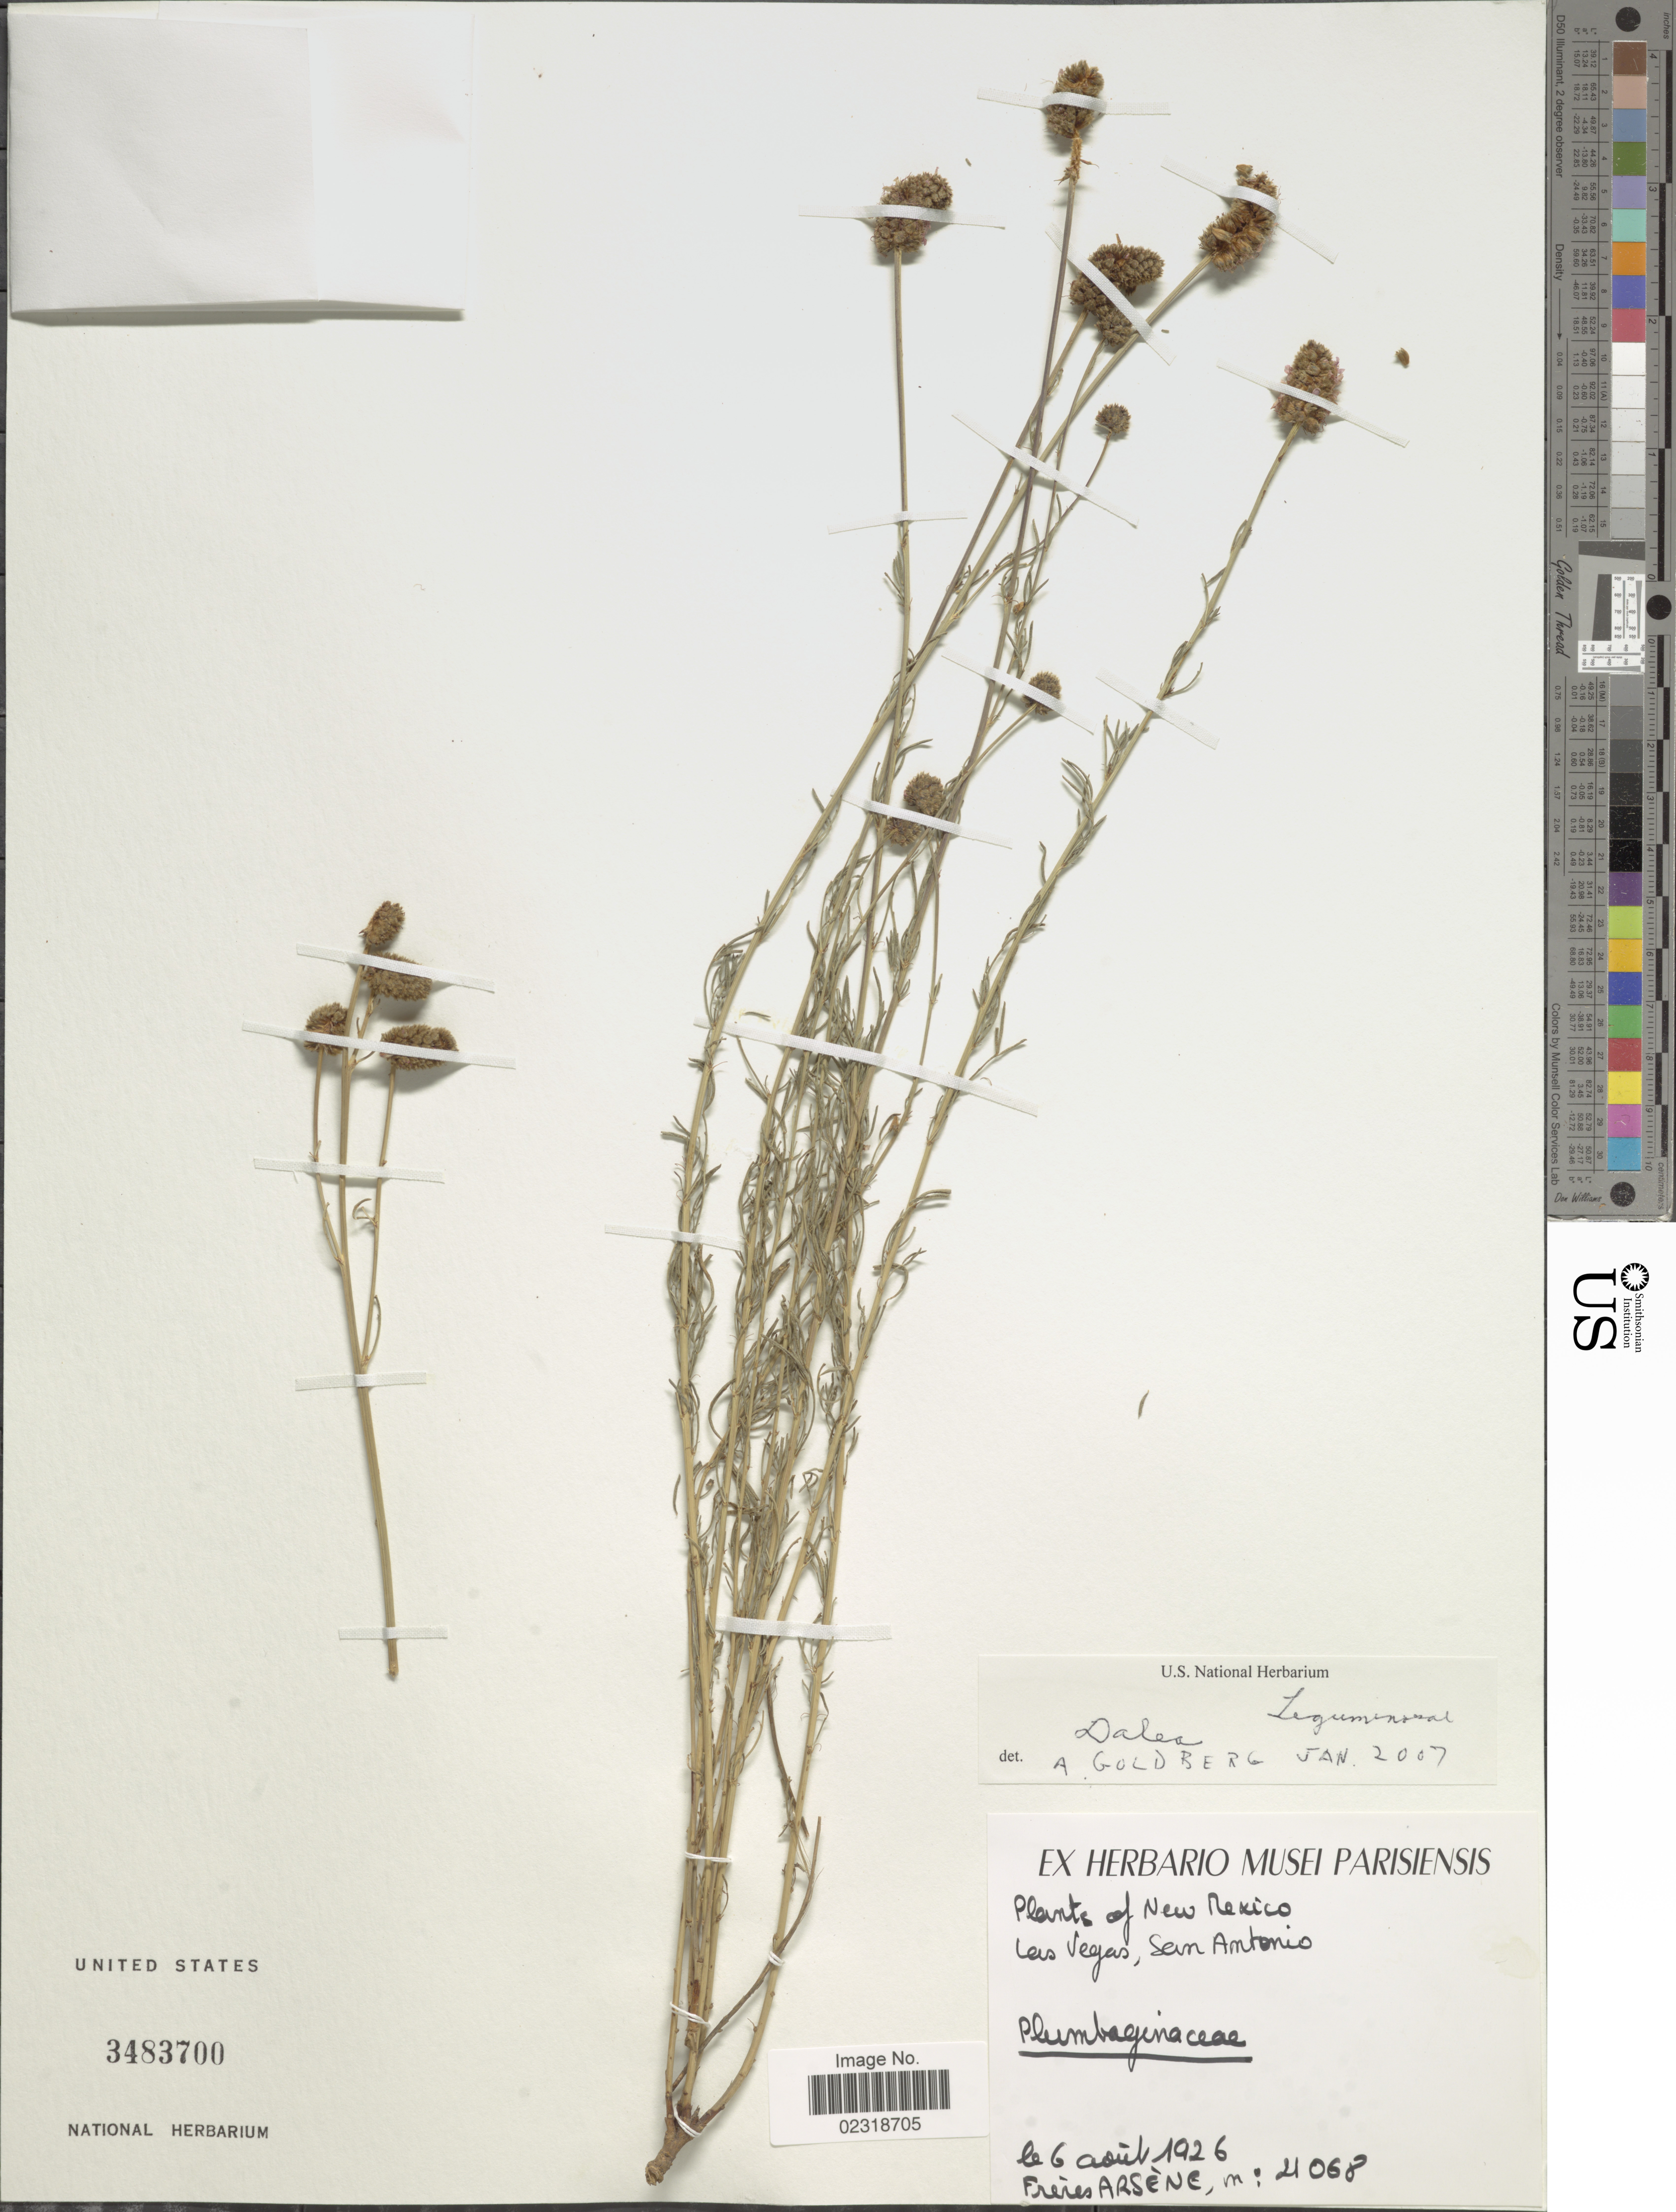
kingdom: Plantae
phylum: Tracheophyta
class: Magnoliopsida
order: Fabales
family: Fabaceae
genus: Dalea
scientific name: Dalea sp.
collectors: F. Hyacinth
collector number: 4068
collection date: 1926-08-06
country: United States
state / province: New Mexico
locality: Las Vegas, San Antonio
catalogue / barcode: US 3483700